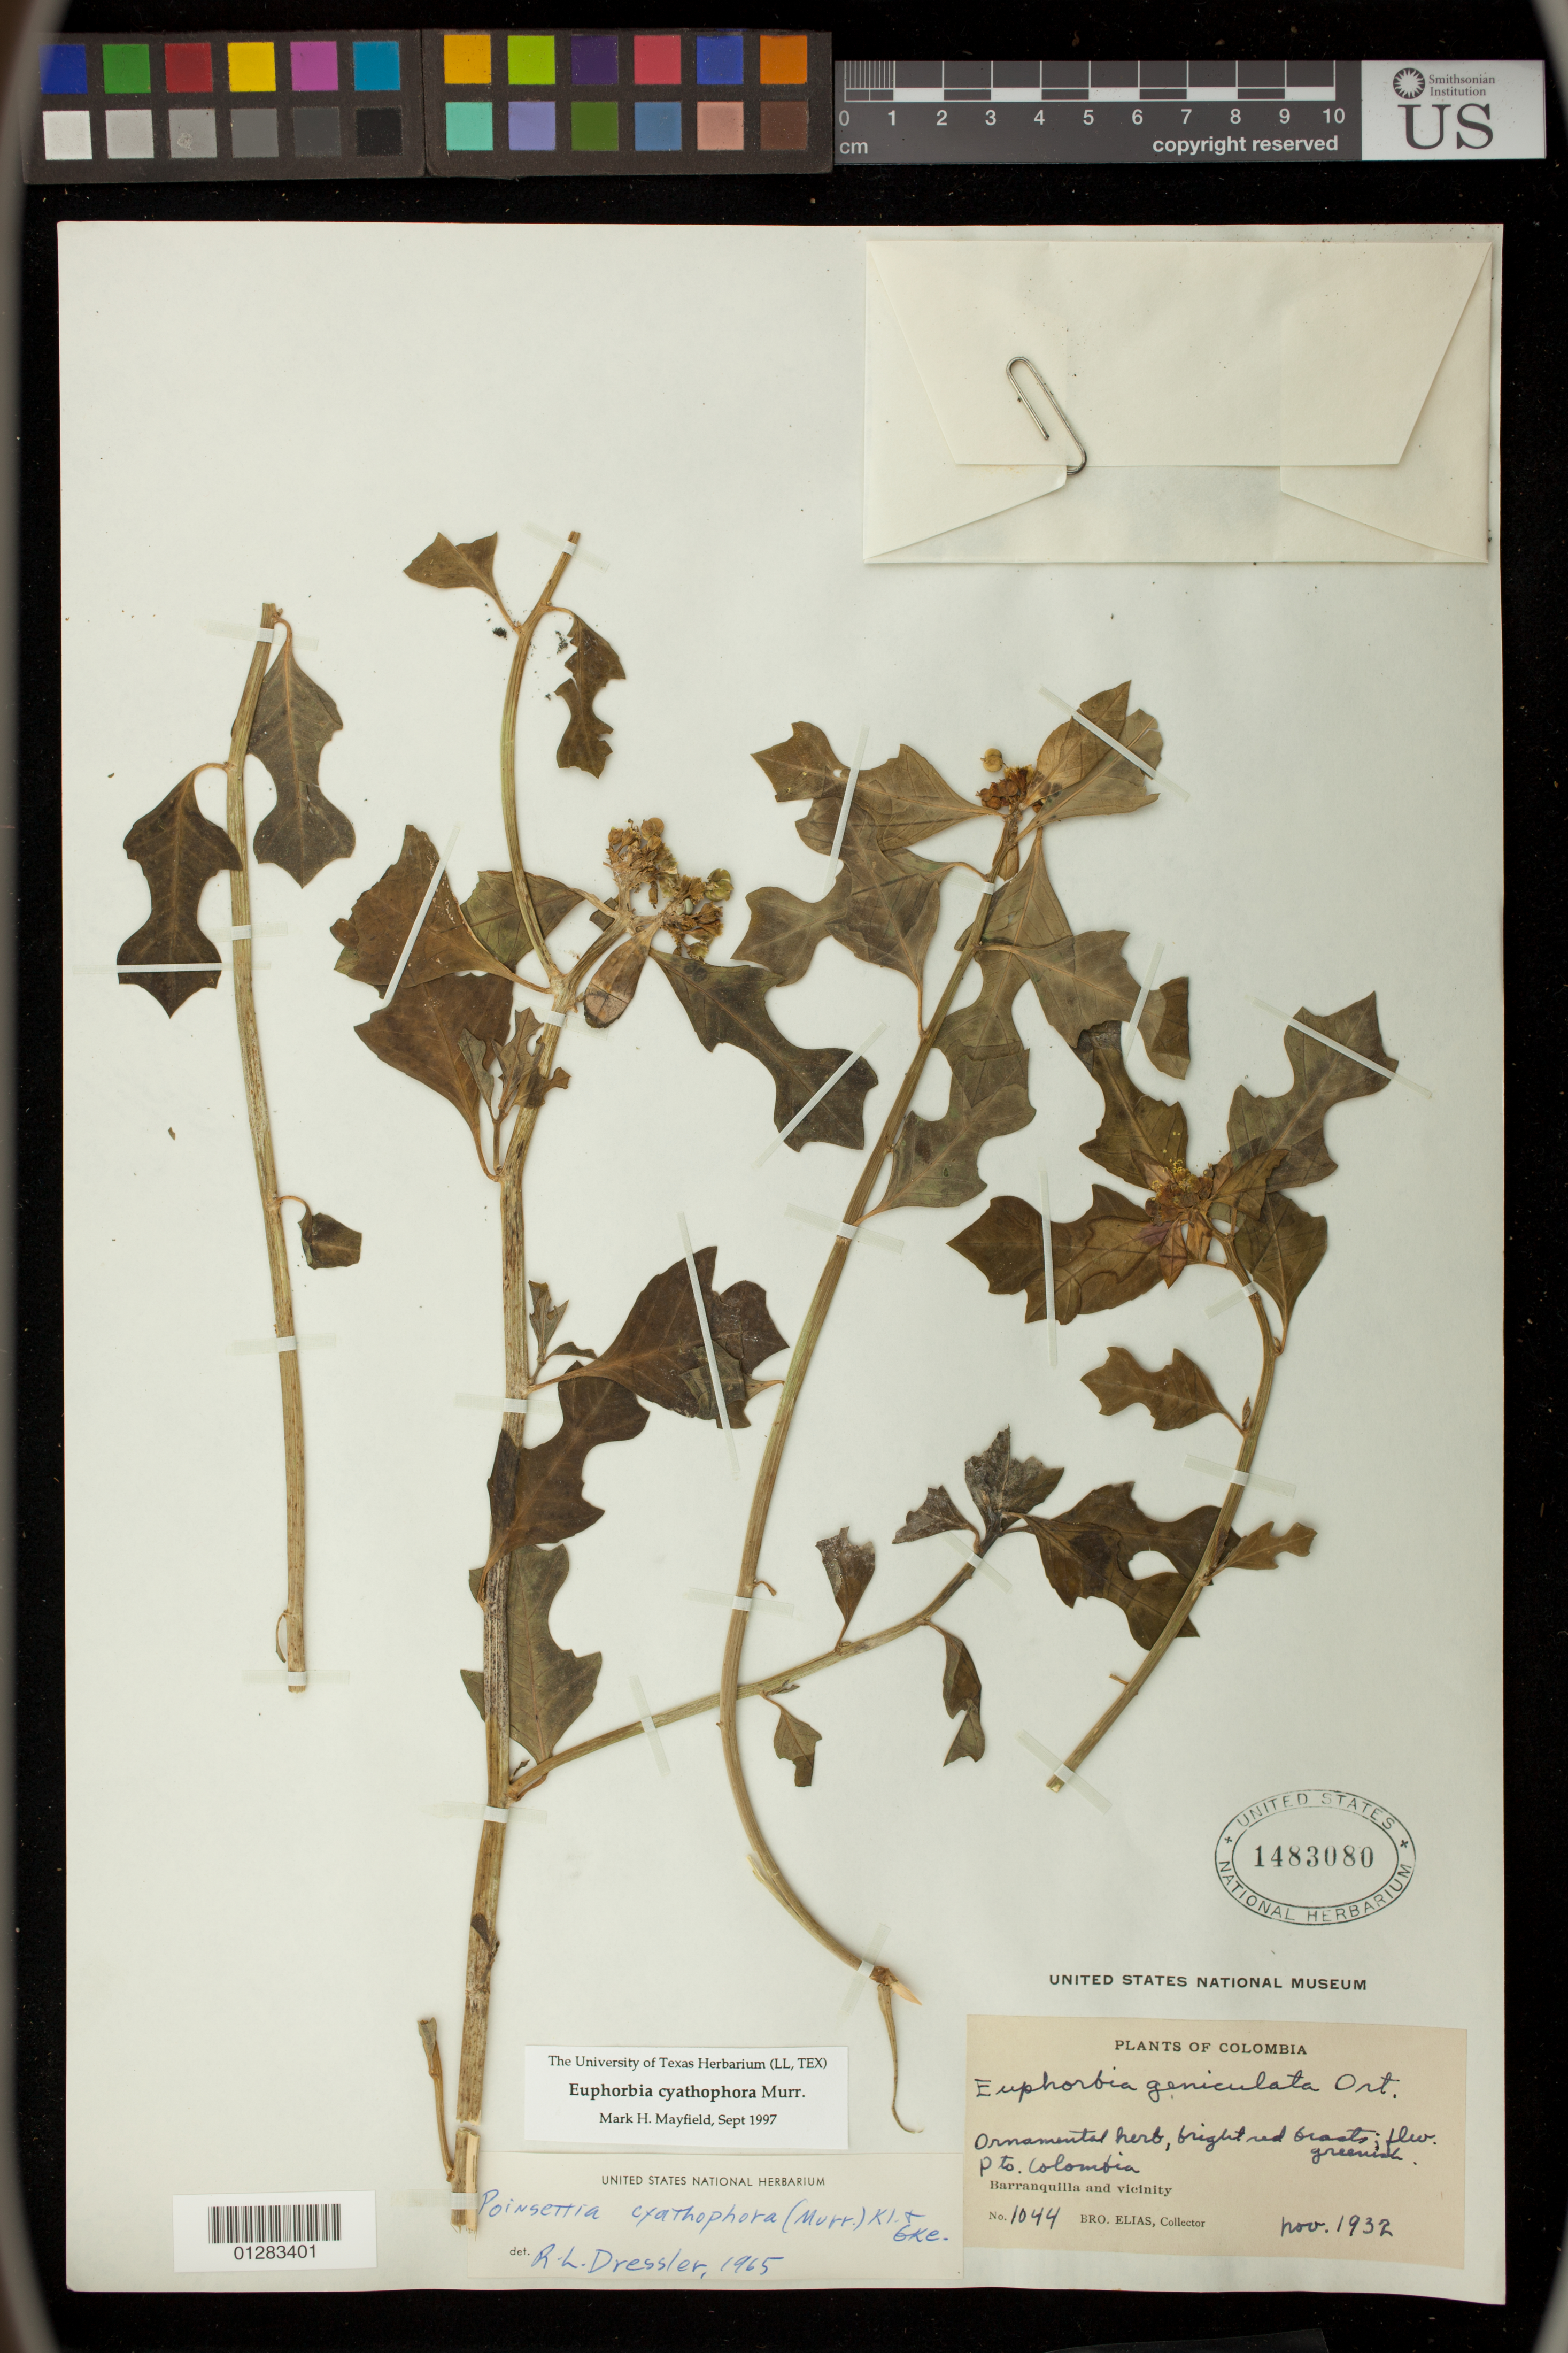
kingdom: Plantae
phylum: Tracheophyta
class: Magnoliopsida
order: Malpighiales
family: Euphorbiaceae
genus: Euphorbia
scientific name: Euphorbia heterophylla var. cyathophora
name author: (Murr.) Griseb.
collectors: Bro. Elias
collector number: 1044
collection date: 1932-11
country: Colombia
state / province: Atlántico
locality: Barranquilla and vicinity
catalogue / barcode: US 1483080